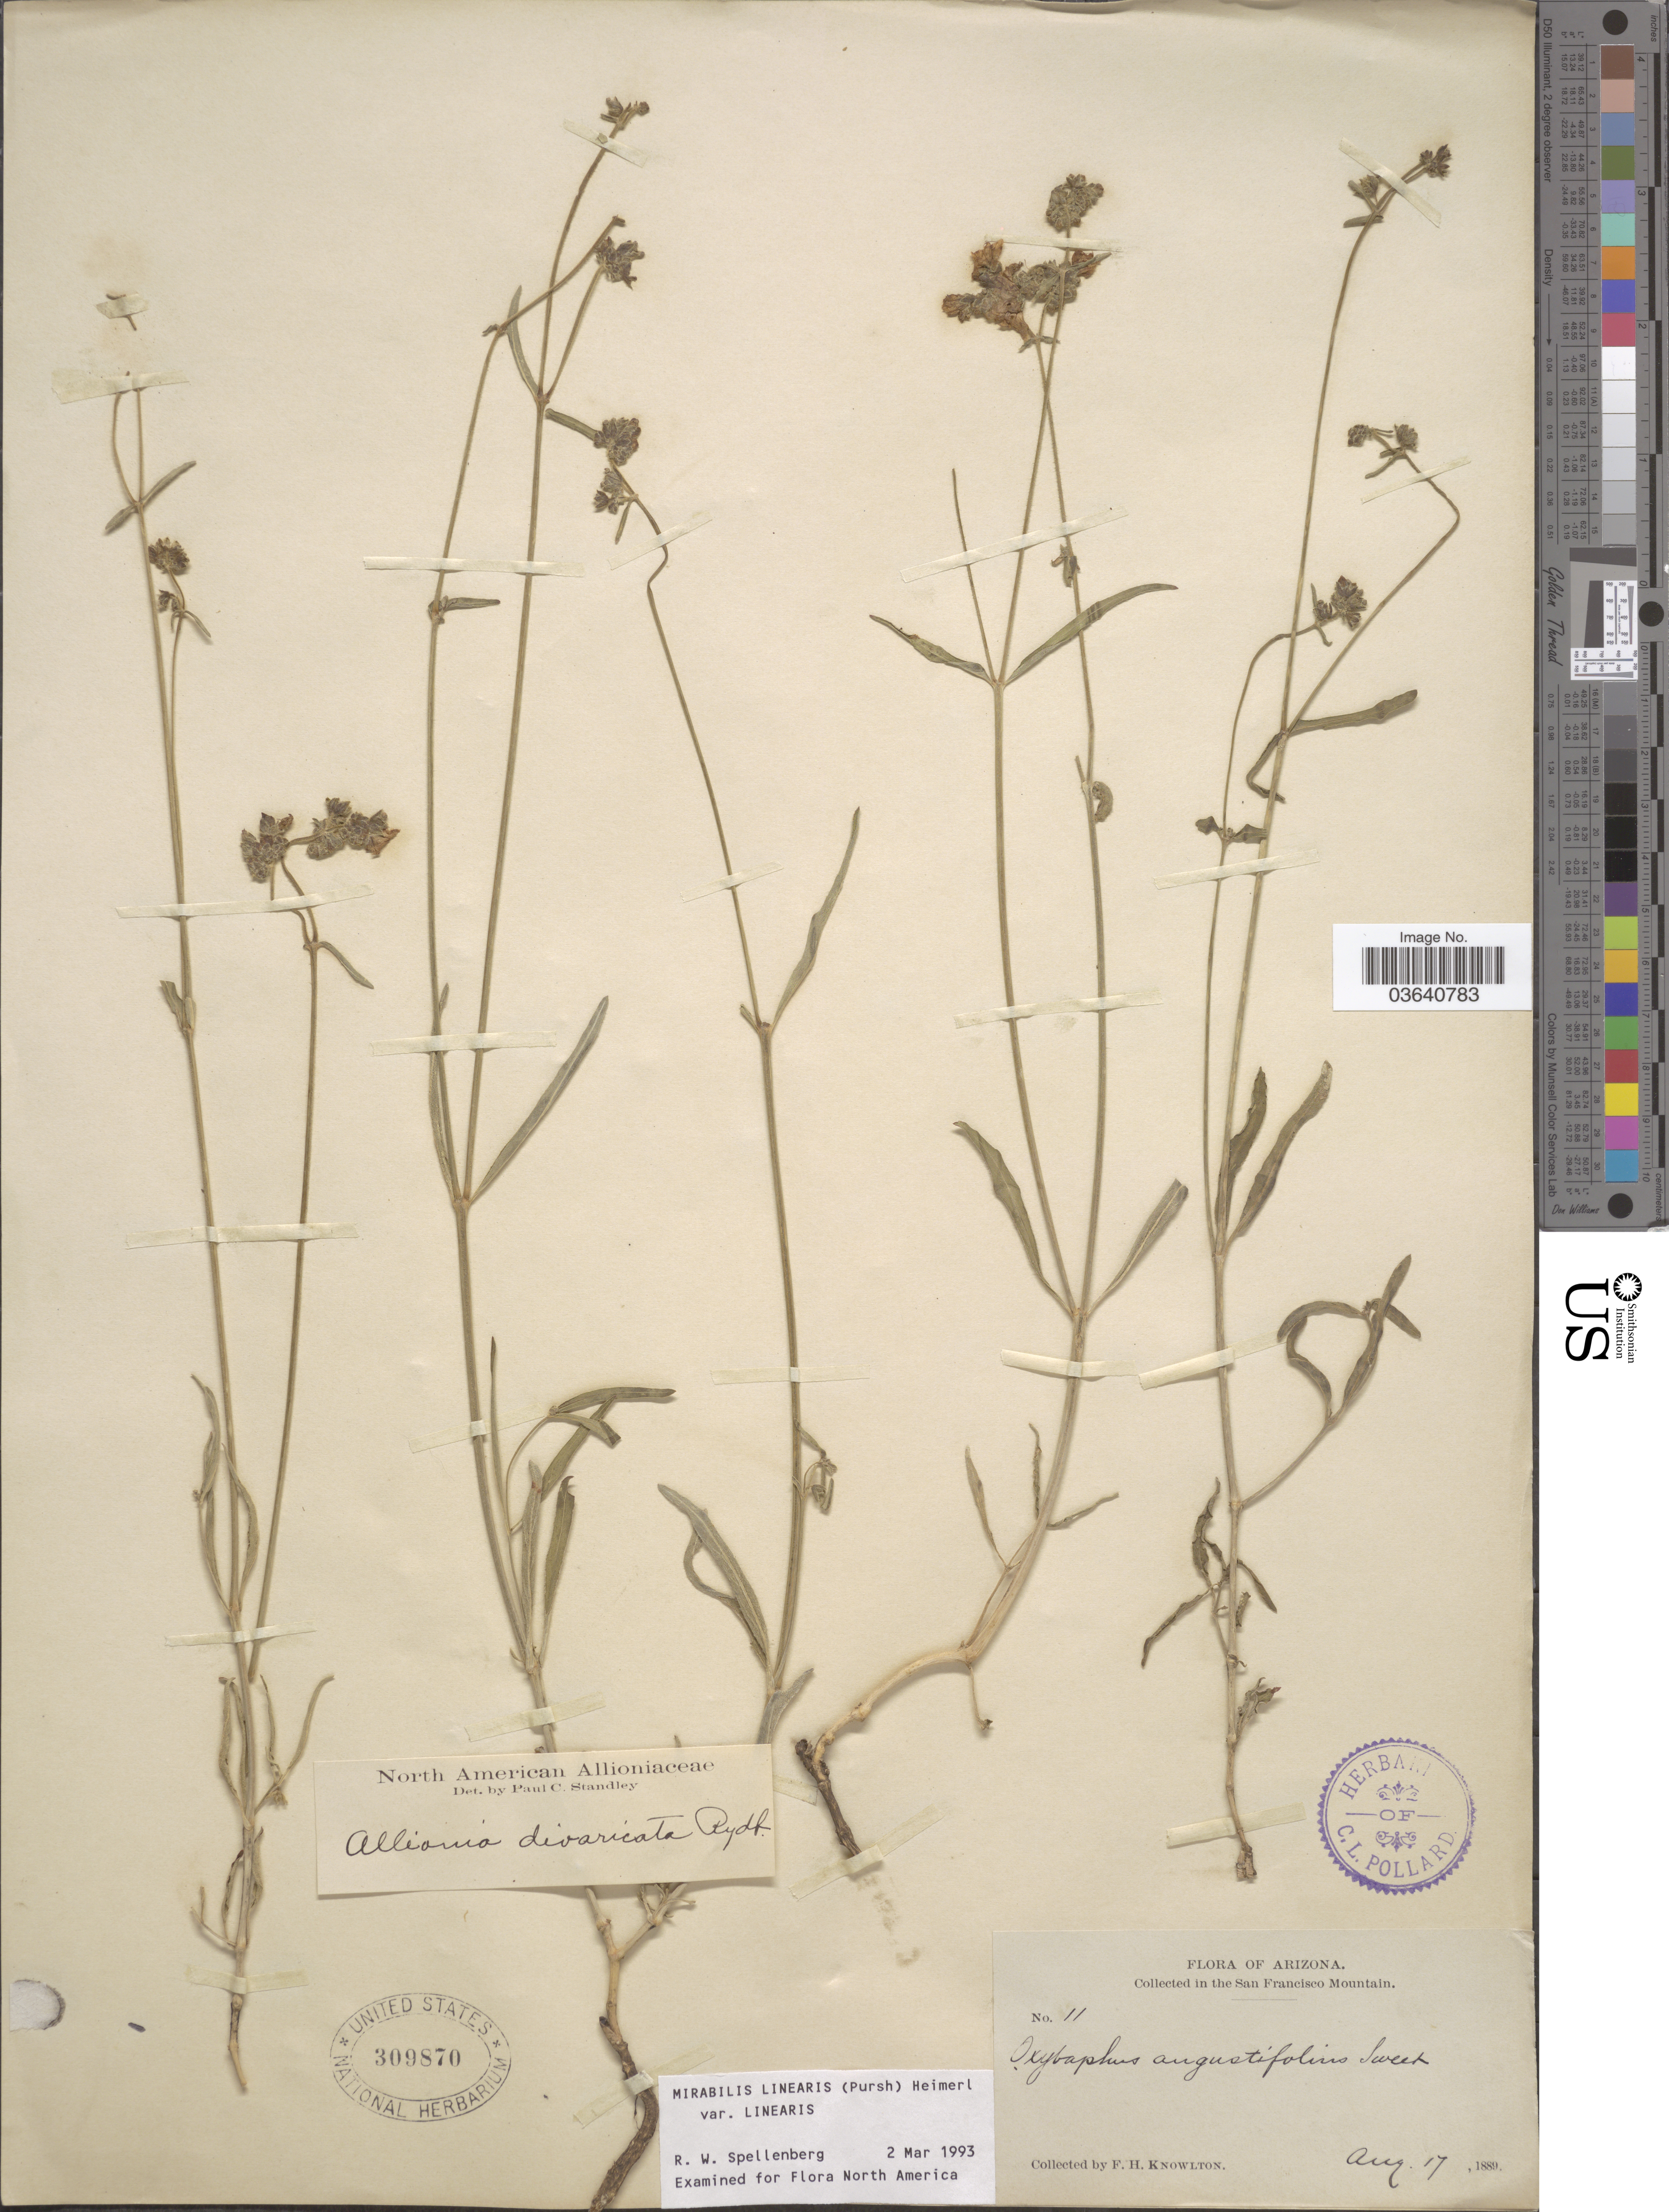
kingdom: Plantae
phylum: Tracheophyta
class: Magnoliopsida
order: Caryophyllales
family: Nyctaginaceae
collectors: F. H. Knowlton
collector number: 11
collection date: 1889-08-17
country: United States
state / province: Arizona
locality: In the San Francisco Mountain.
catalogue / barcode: US 309870